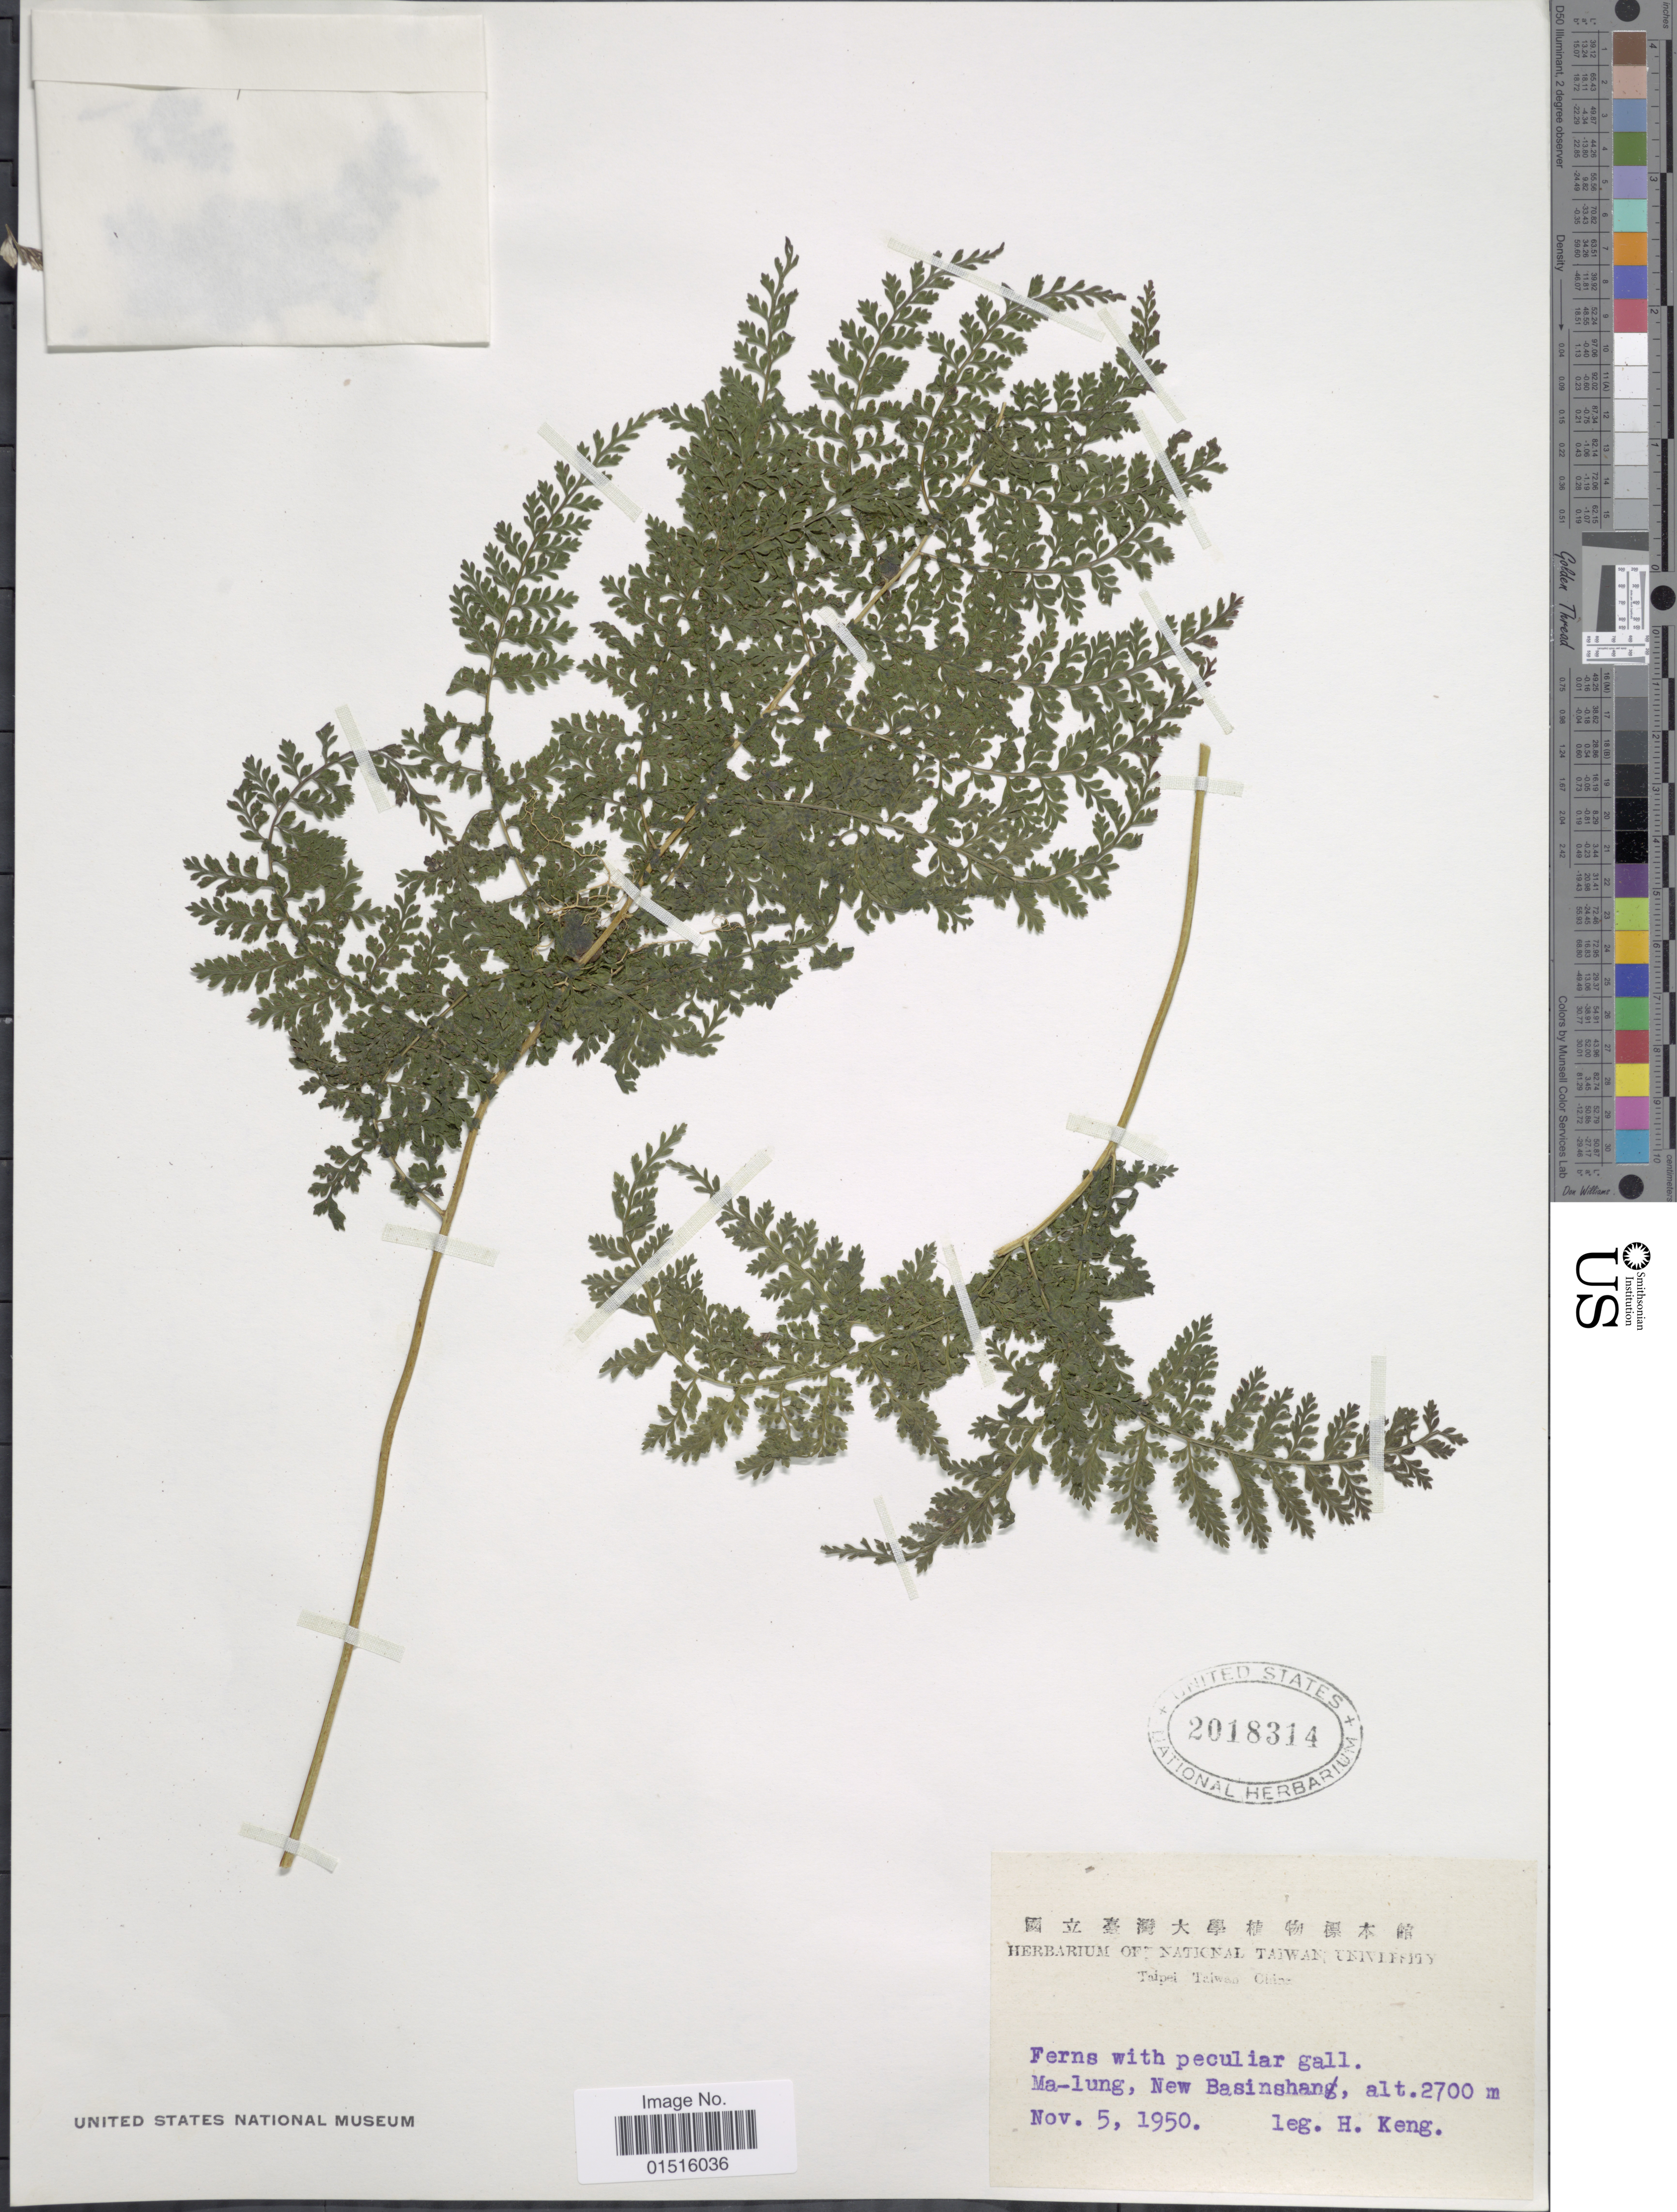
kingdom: Plantae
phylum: Tracheophyta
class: Polypodiopsida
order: Polypodiales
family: Aspleniaceae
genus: Asplenium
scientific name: Asplenium sp.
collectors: H. Keng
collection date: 1950-11-05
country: Taiwan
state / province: Taipei City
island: Taiwan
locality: Ma-lung, New Basinshang, Taipei, Taiwan, China.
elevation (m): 2700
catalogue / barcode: US 2018314